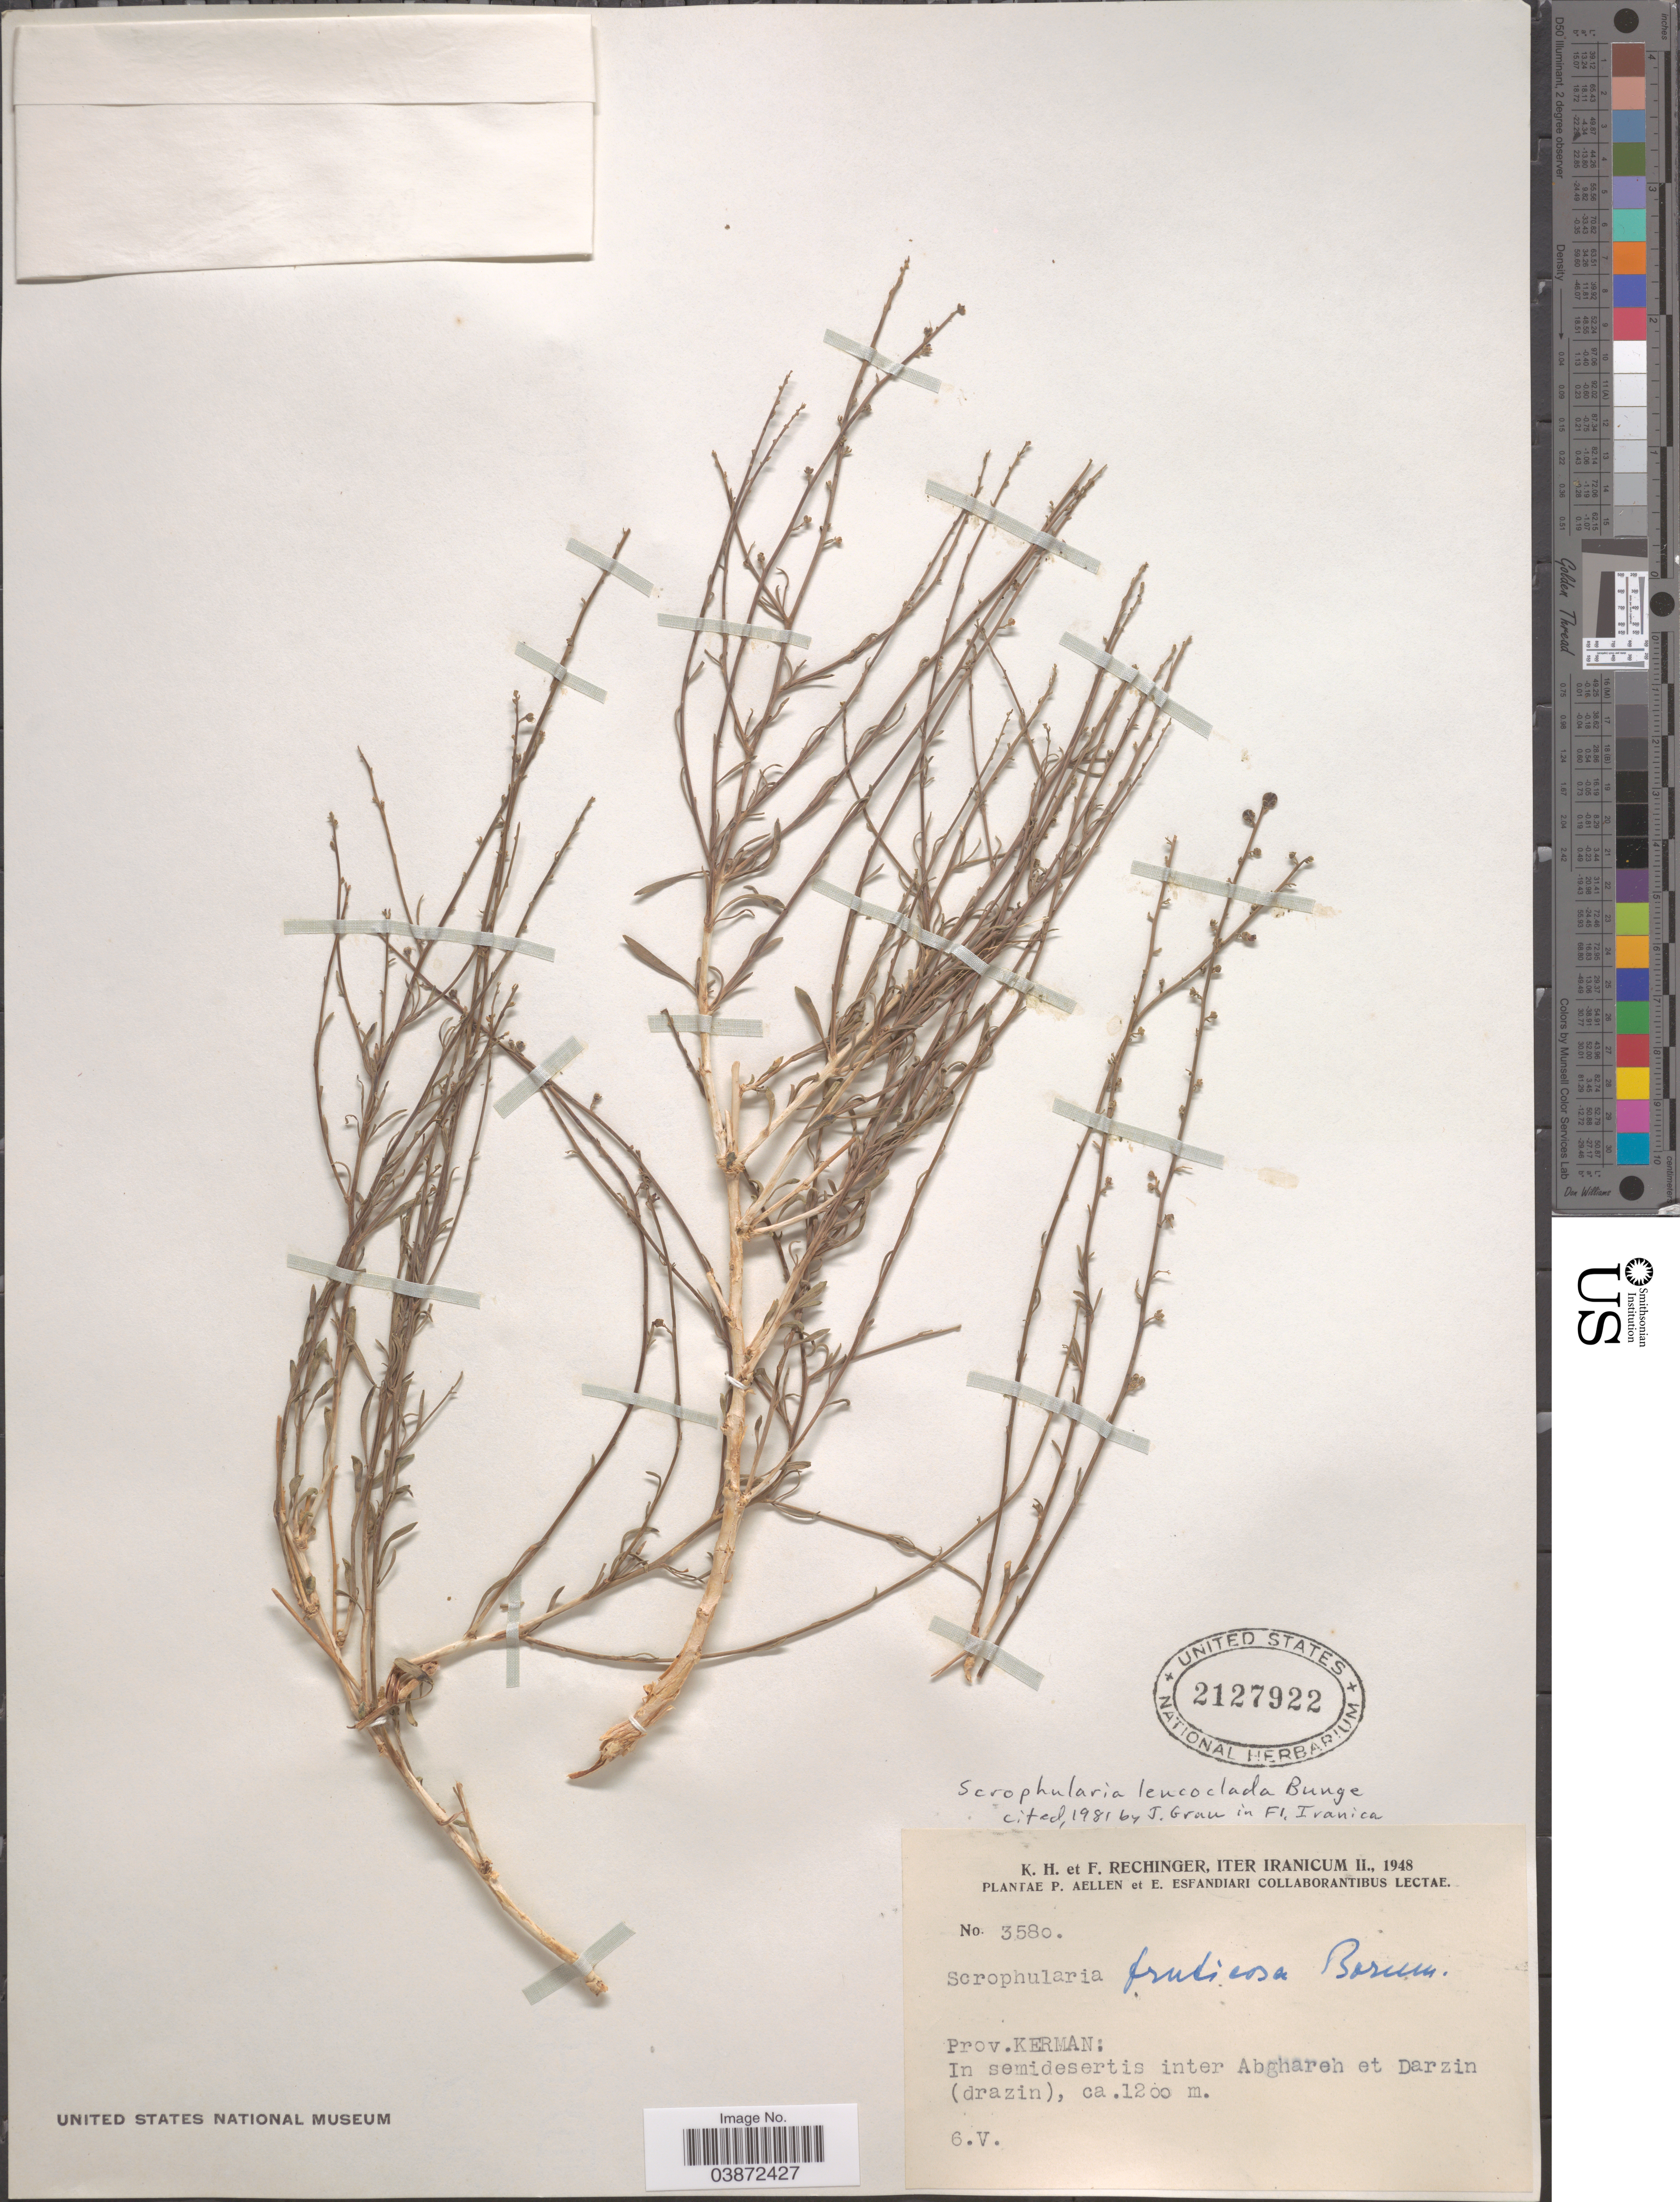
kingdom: Plantae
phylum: Tracheophyta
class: Magnoliopsida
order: Lamiales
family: Scrophulariaceae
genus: Scrophularia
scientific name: Scrophularia leucoclada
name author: Bunge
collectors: K. H. Rechinger & F. Rechinger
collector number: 3580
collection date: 1948-05-06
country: Iran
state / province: Kerman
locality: In semidesertis inter Abghareh et Darzin (drazin).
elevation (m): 1200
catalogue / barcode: US 2127922